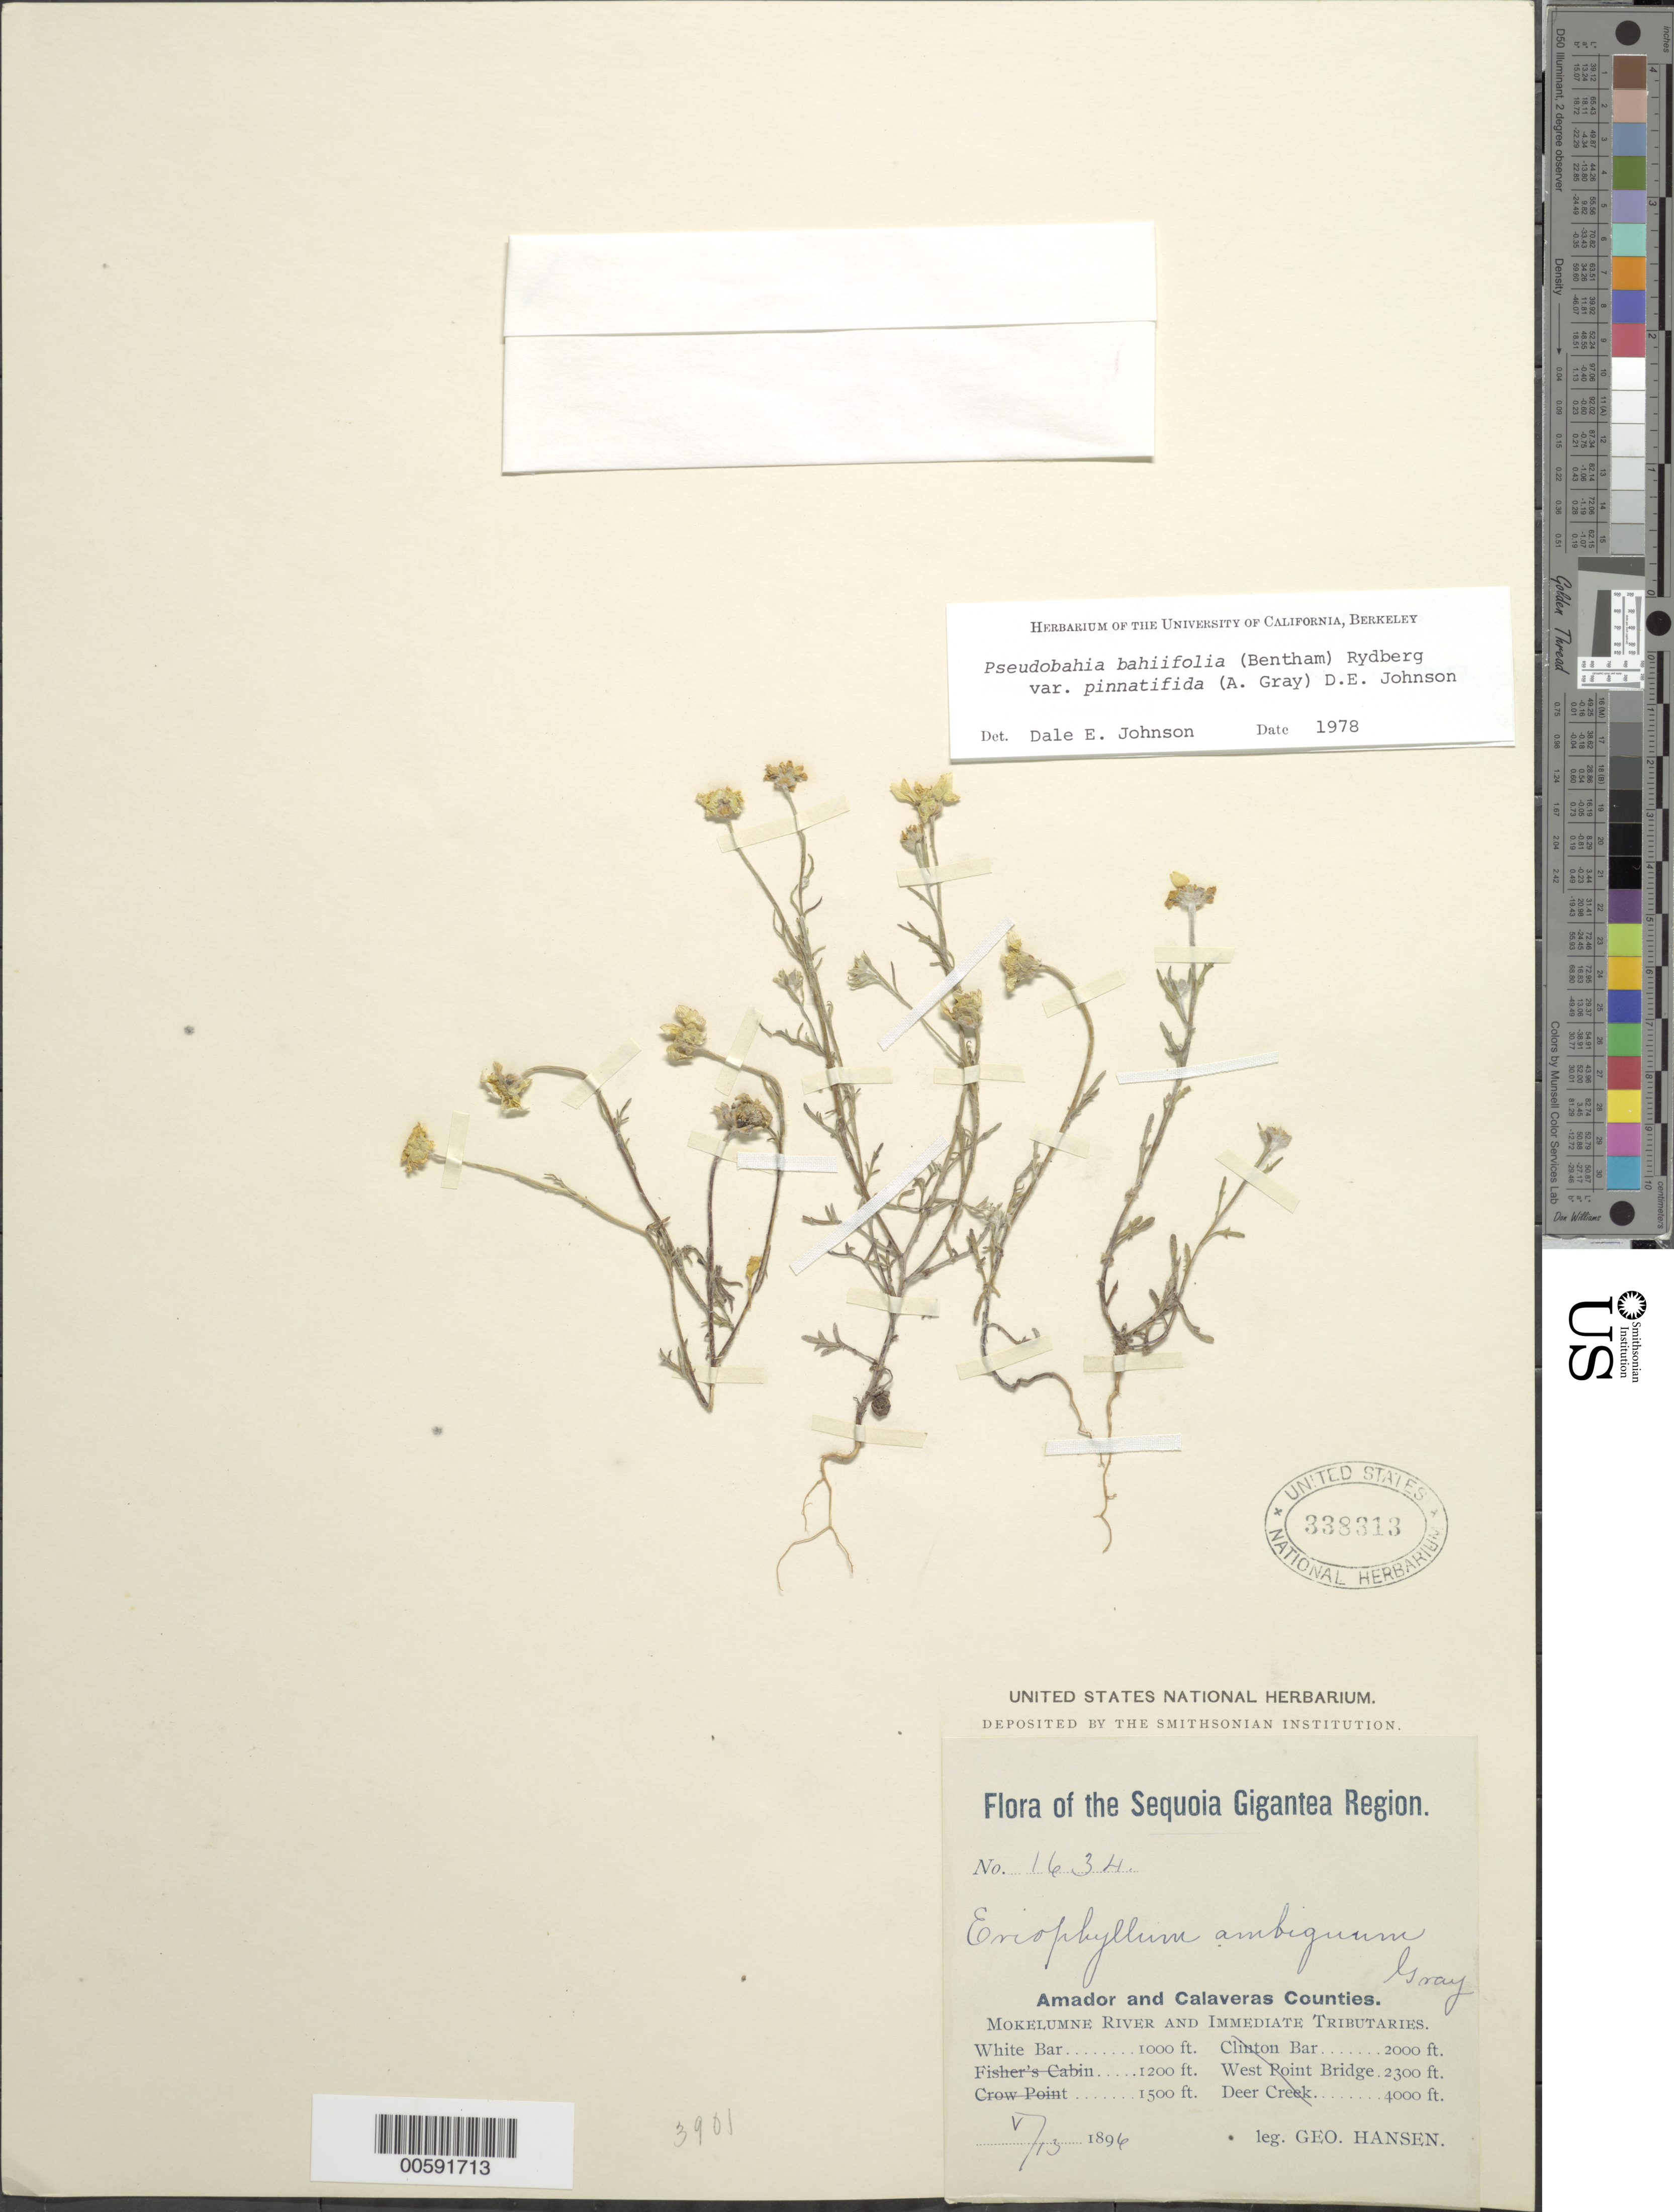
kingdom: Plantae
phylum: Tracheophyta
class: Magnoliopsida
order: Asterales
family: Asteraceae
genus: Pseudobahia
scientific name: Pseudobahia bahiifolia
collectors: G. Hasen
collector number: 1634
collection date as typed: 13 May 1896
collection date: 1896-05-13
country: United States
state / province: California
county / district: Amador / Calaveras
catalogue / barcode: US 338313